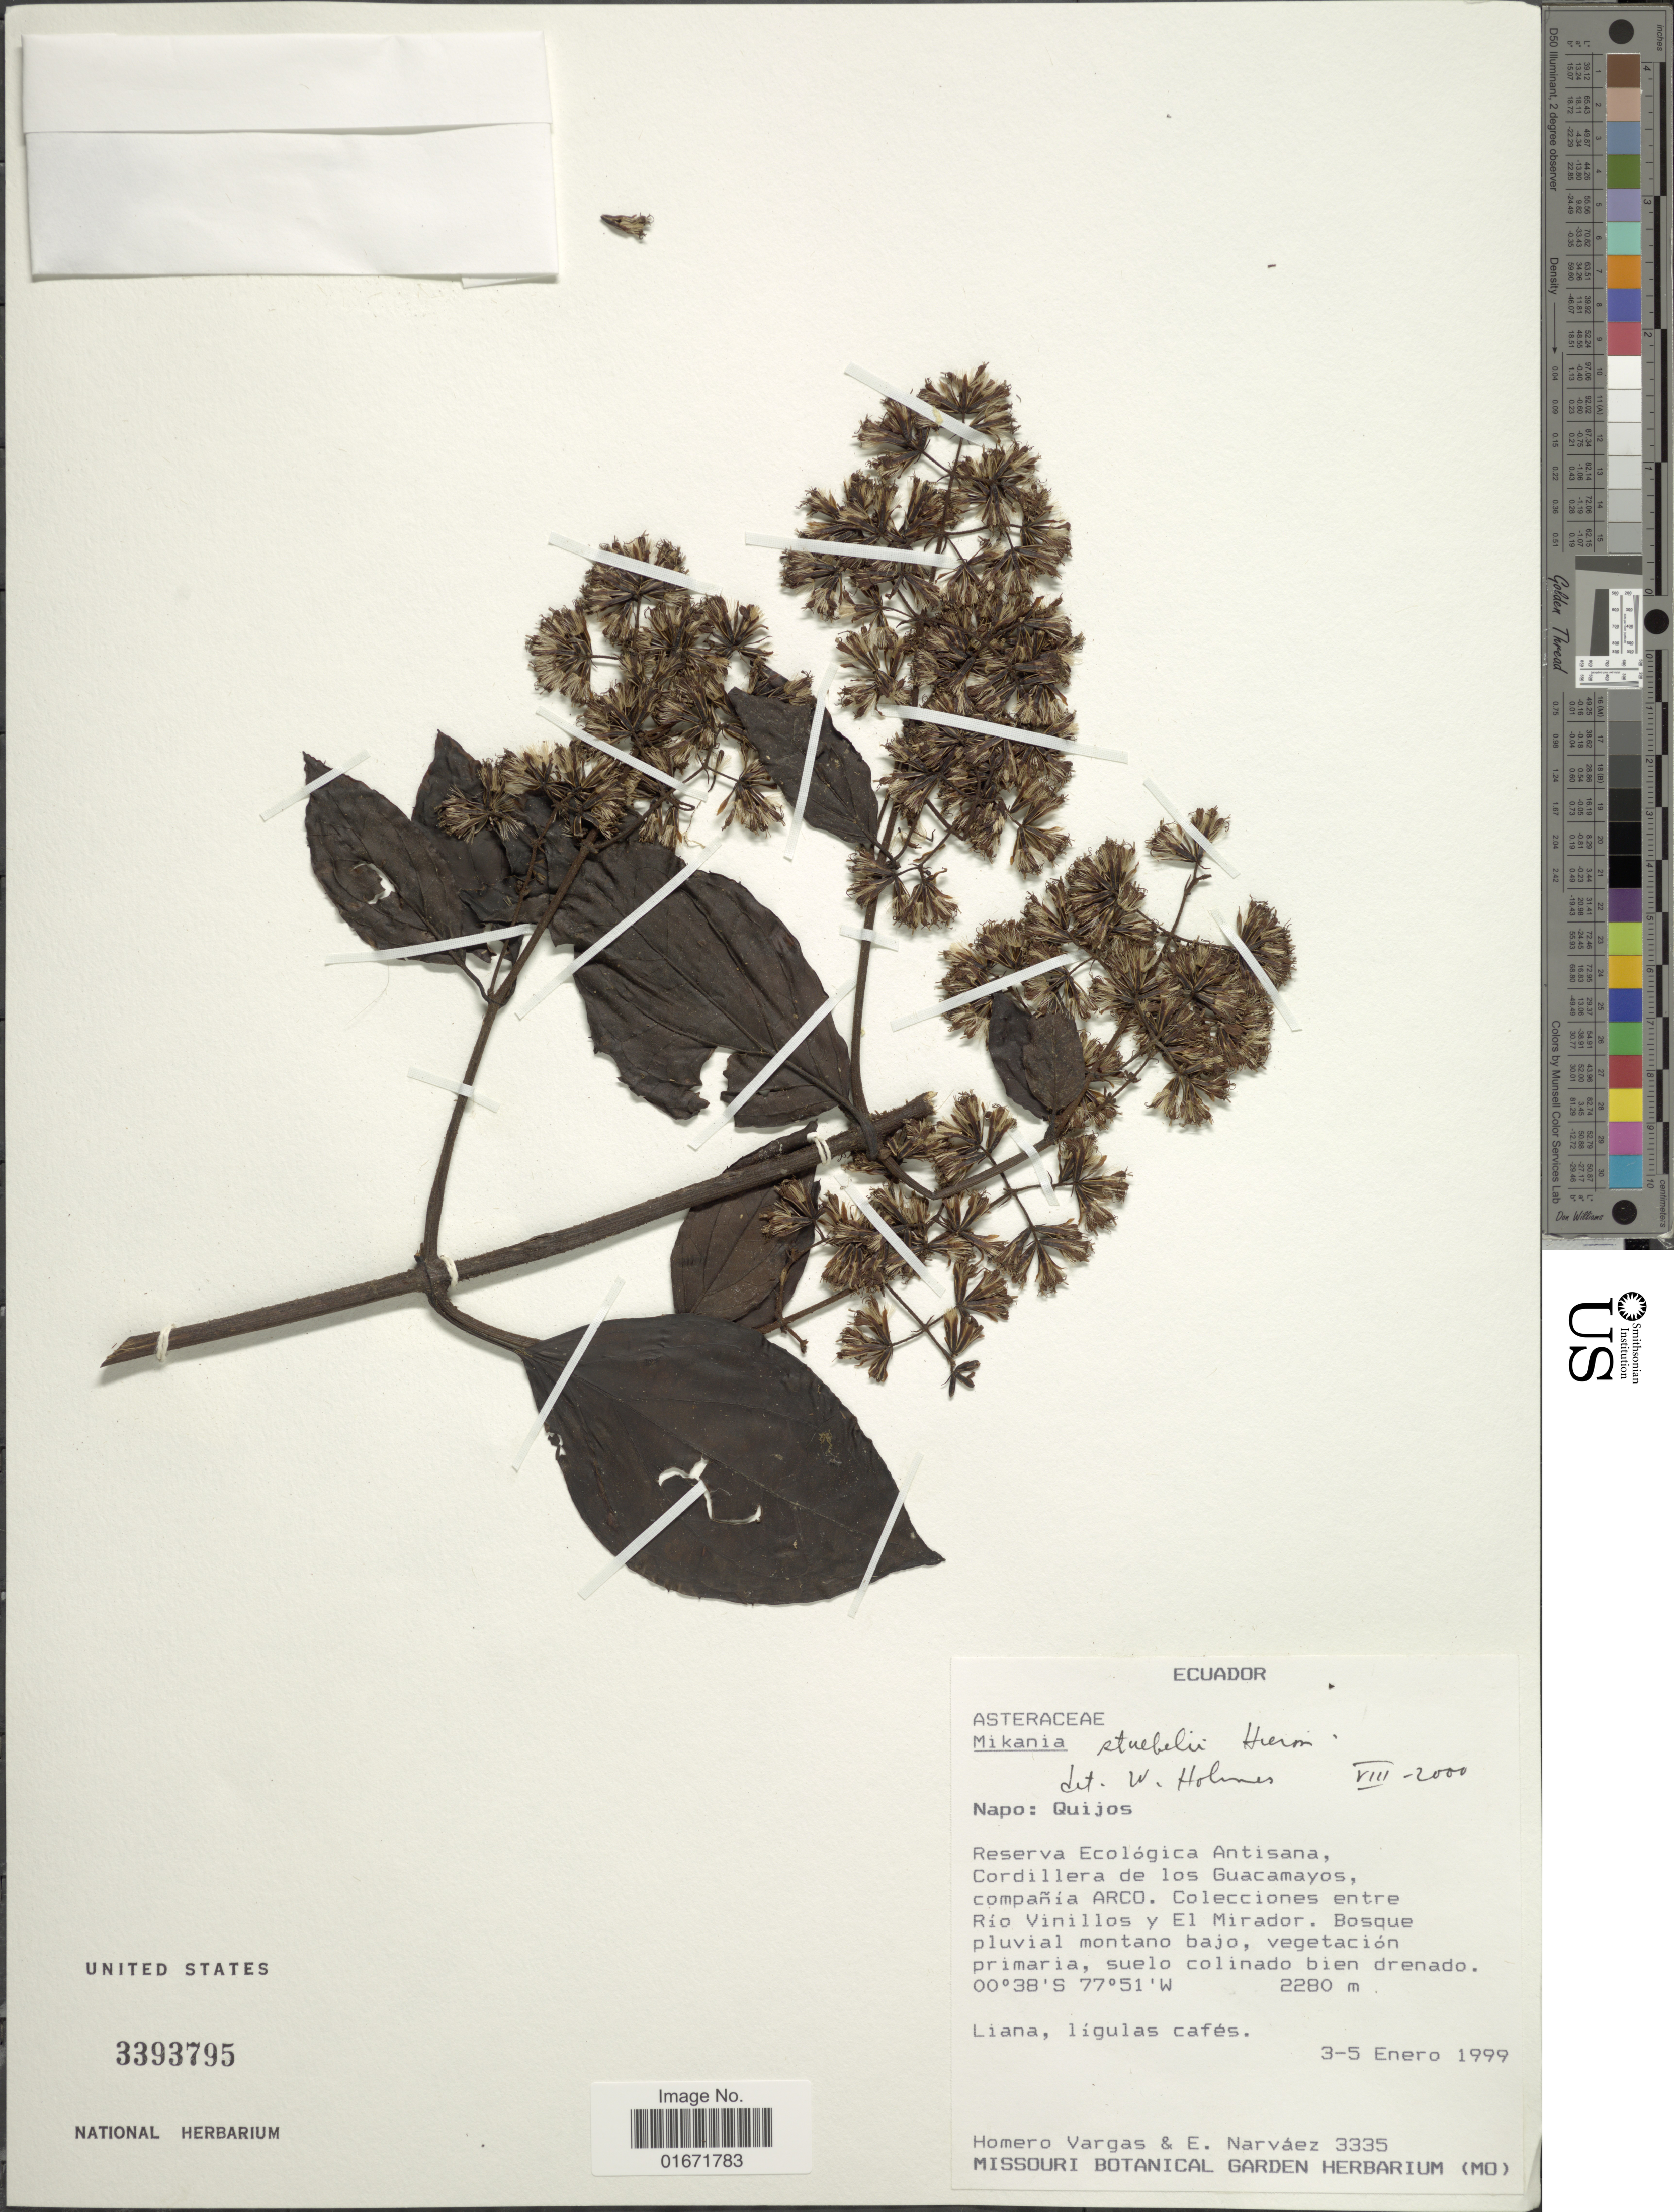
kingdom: Plantae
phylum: Tracheophyta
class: Magnoliopsida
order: Asterales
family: Asteraceae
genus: Mikania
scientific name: Mikania jamesonii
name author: B.L. Rob.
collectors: H. Vargas & E. Narváez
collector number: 3335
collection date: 1999-01-03/1999-01-05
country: Ecuador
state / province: Napo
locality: Napo: Quijos. Reserva Ecológica Antisana, Cordillera de los Guacamayos, compañía Arco. Colecciones entre Rio Vinillos y El Mirador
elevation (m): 2280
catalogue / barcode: US 3393795